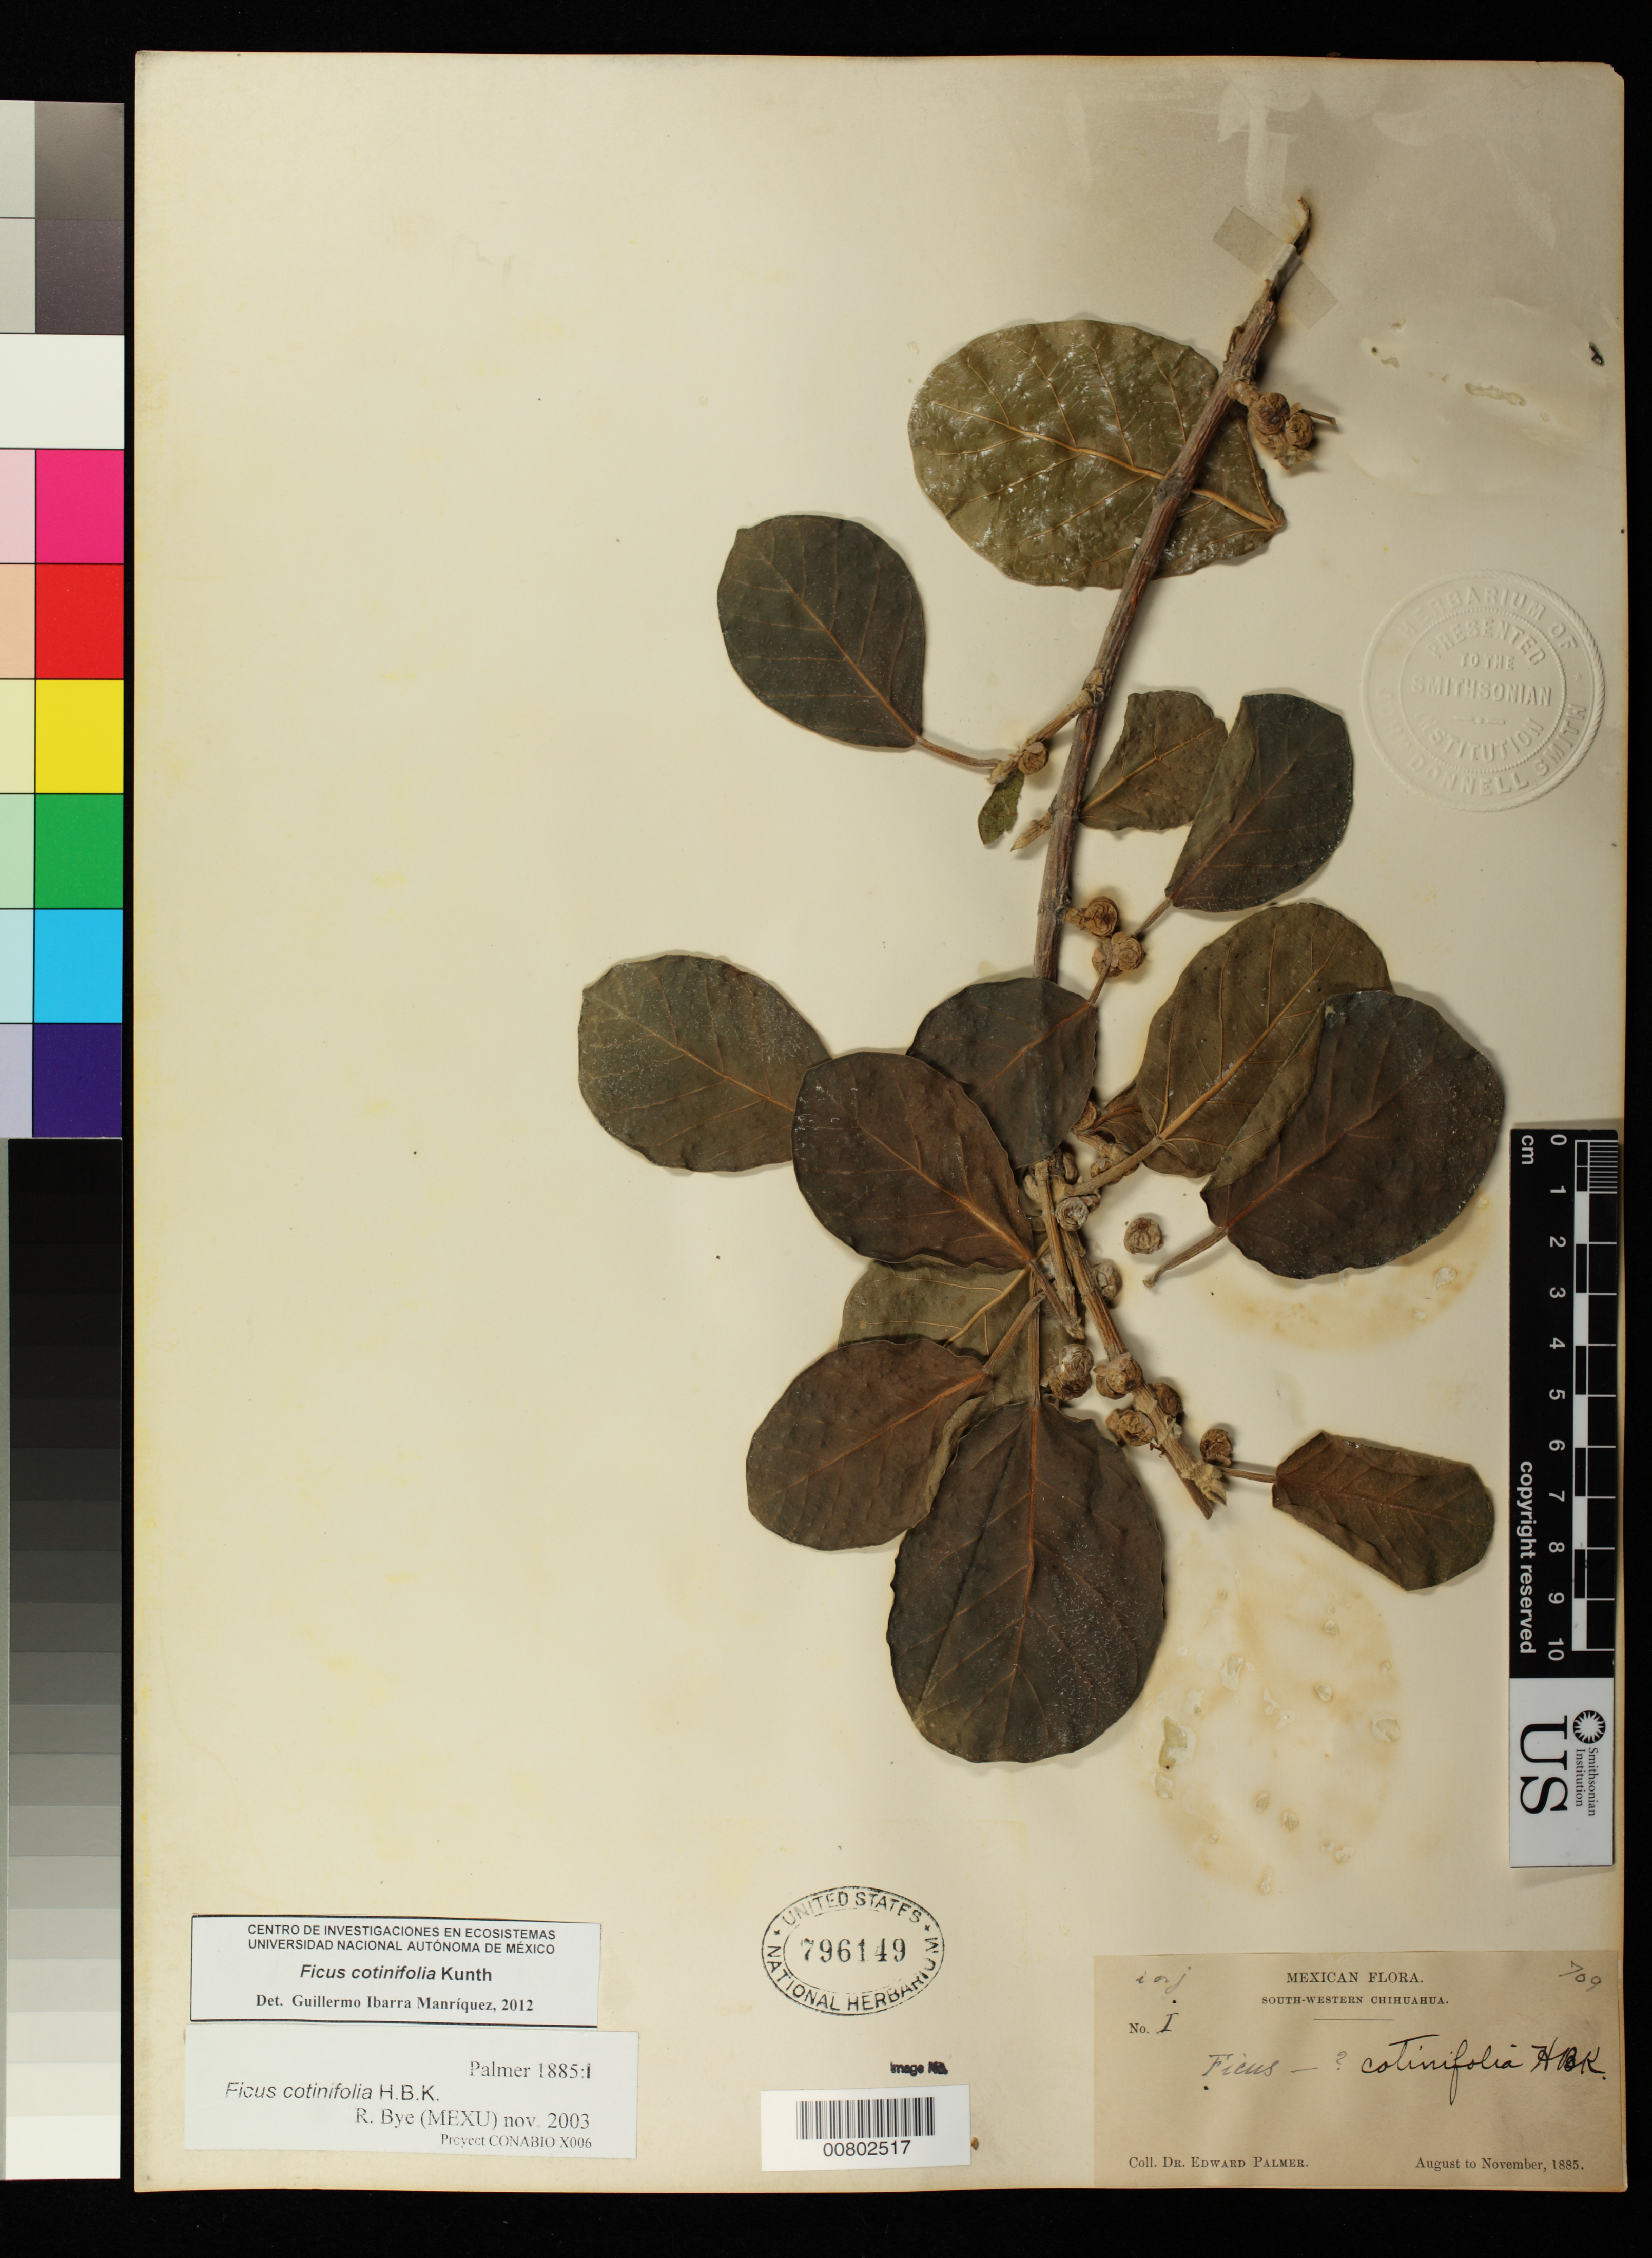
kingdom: Plantae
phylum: Tracheophyta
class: Magnoliopsida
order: Rosales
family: Moraceae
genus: Ficus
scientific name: Ficus cotinifolia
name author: Kunth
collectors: E. Palmer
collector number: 709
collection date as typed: Aug 1885 to -- Nov 1885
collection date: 1885-08/1885-11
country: Mexico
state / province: Chihuahua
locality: I SW Chihuahua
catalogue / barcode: US 796149